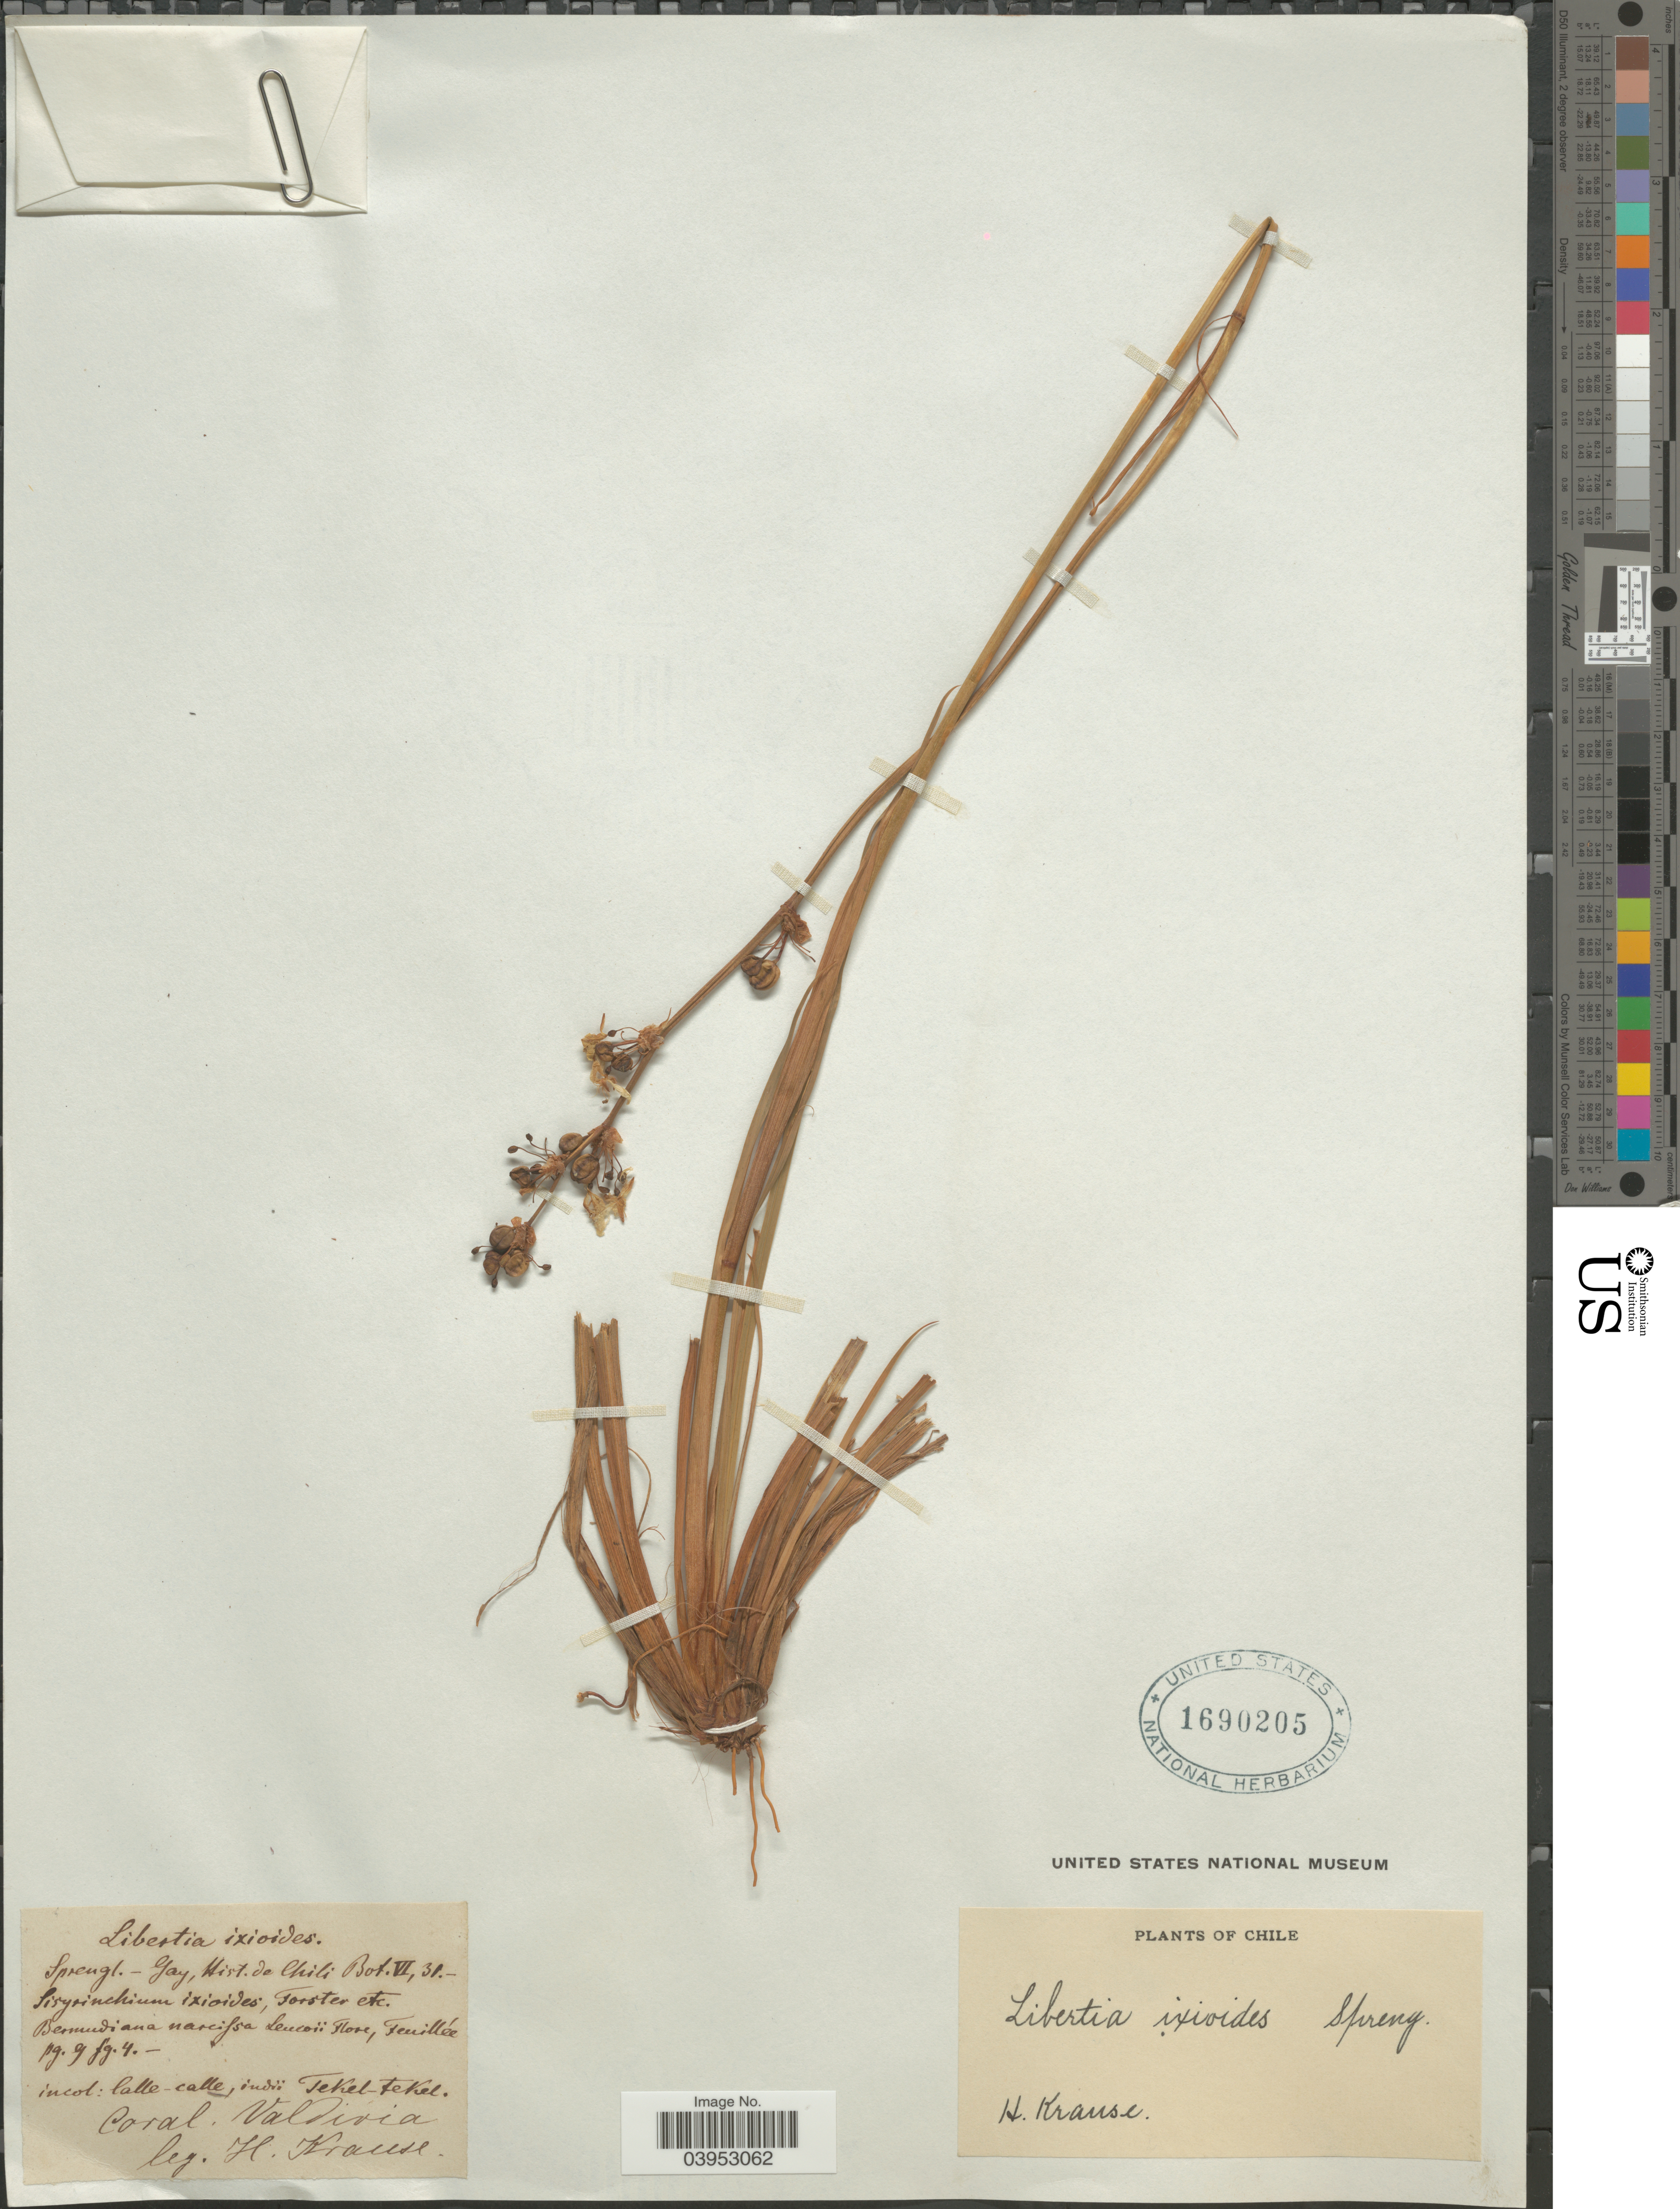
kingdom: Plantae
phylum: Tracheophyta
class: Liliopsida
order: Asparagales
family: Iridaceae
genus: Libertia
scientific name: Libertia chilensis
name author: (Molina) Gunckel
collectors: H. Krause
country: Chile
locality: Incol: Calle-calle, indii Tekel-Tekel, Coral, Valdivia.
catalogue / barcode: US 1690205